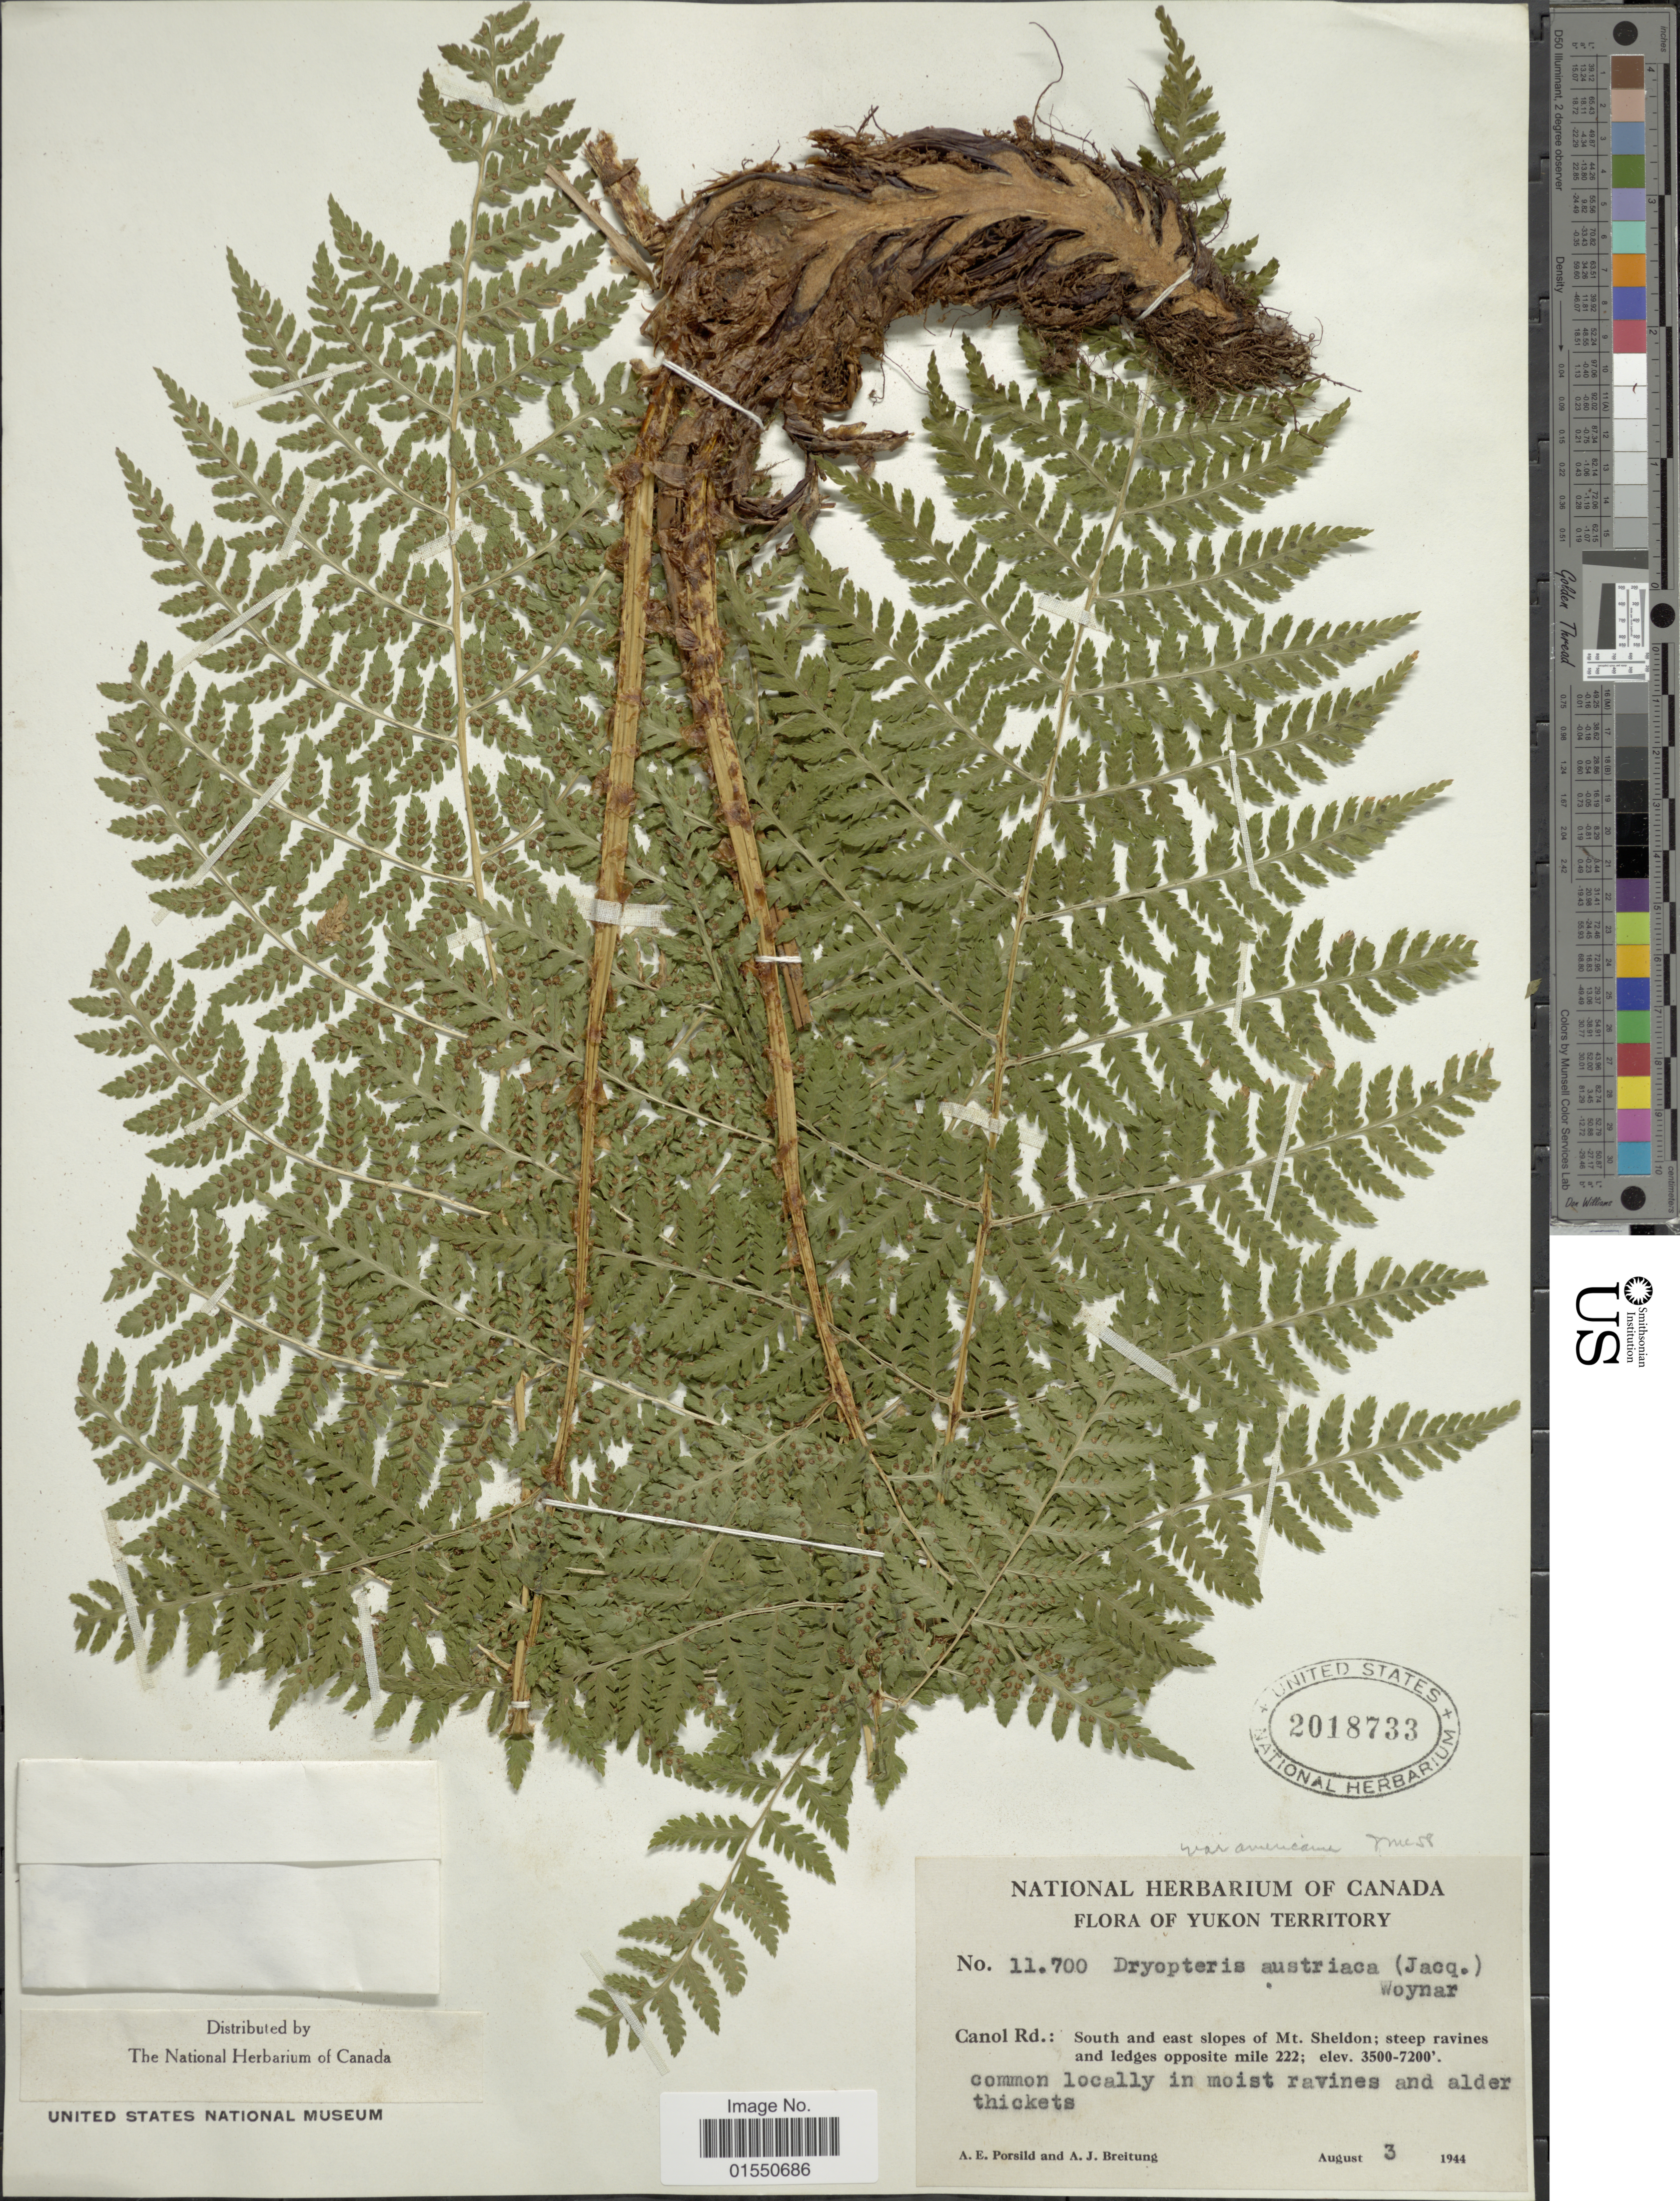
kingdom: Plantae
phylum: Tracheophyta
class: Polypodiopsida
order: Polypodiales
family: Dryopteridaceae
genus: Dryopteris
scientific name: Dryopteris expansa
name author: (C. Presl) Fraser-Jenk. & Jermy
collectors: A. E. Porsild & A. Breitung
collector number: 11700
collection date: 1944-08-03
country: Canada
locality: Canol Rd: South and east slopes of Mt. Sheldon; steep ravines and ledges opposite mile 222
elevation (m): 1067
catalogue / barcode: US 2018733